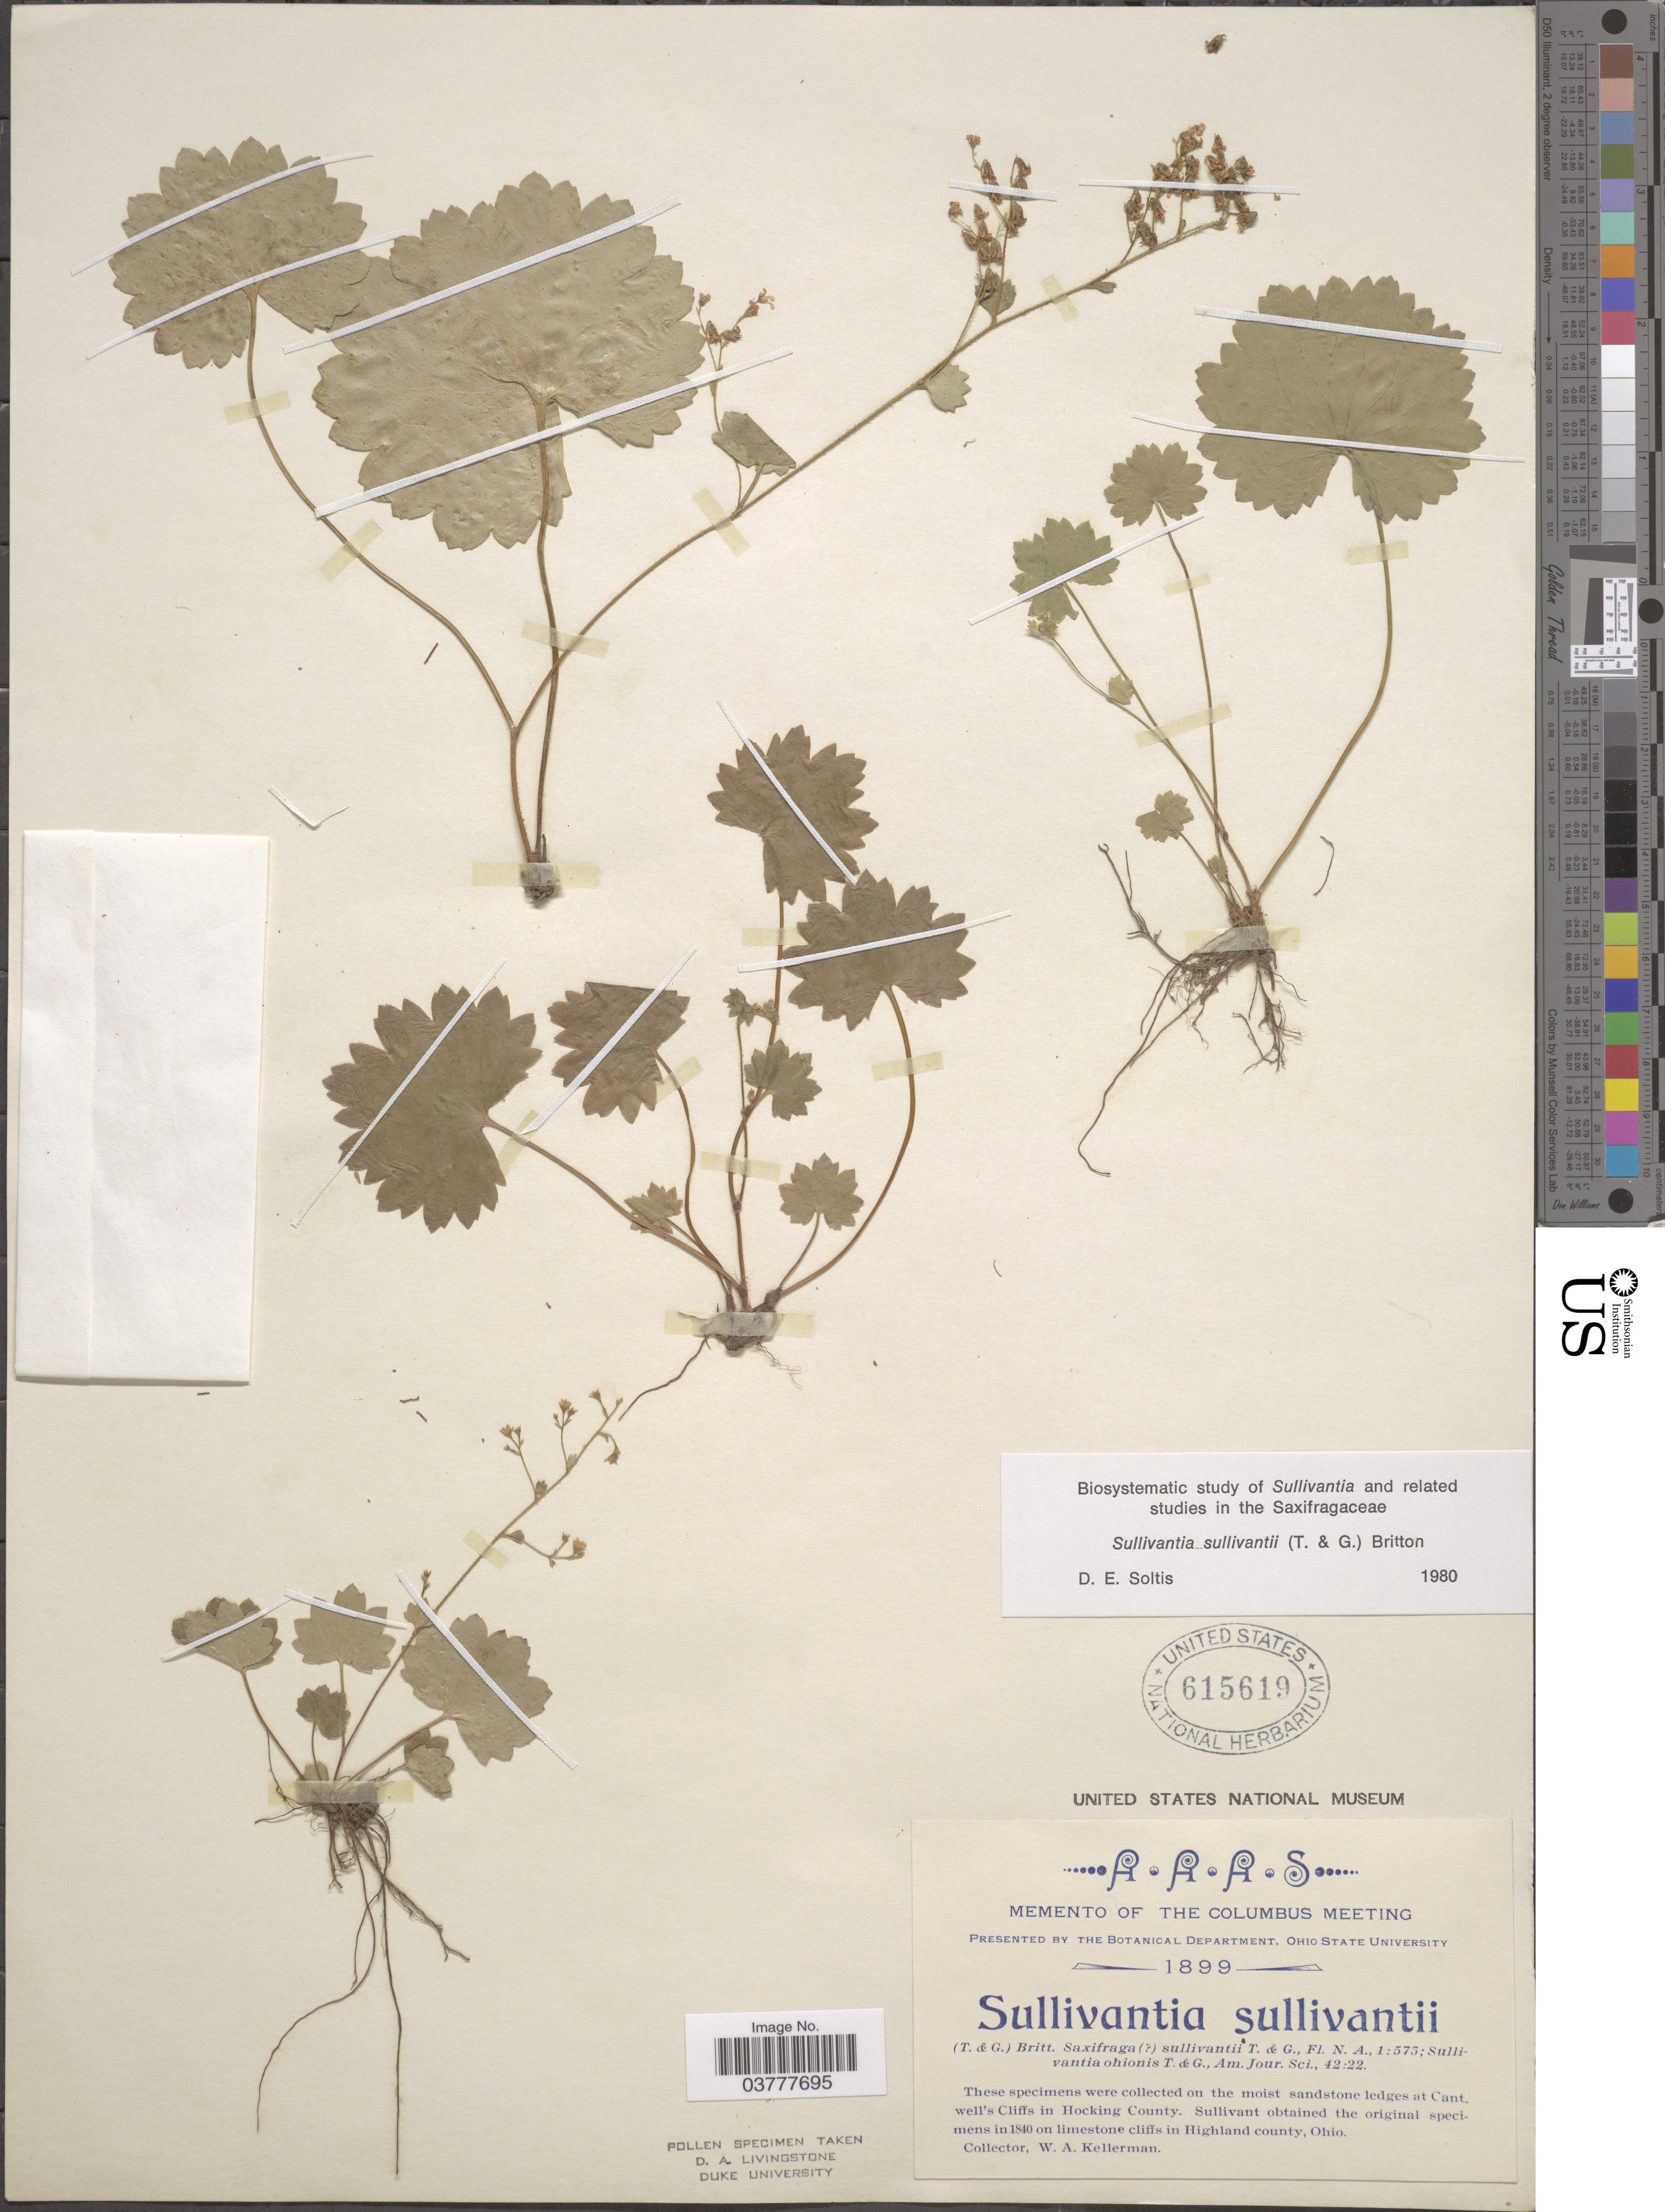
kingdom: Plantae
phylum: Tracheophyta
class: Magnoliopsida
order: Saxifragales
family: Saxifragaceae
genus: Sullivantia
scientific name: Sullivantia sullivantii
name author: (Torr. & A. Gray) Britton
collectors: W. Kellerman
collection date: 1899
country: United States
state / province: Ohio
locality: Cantwell's Cliffs in Hocking County.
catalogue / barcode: US 615619